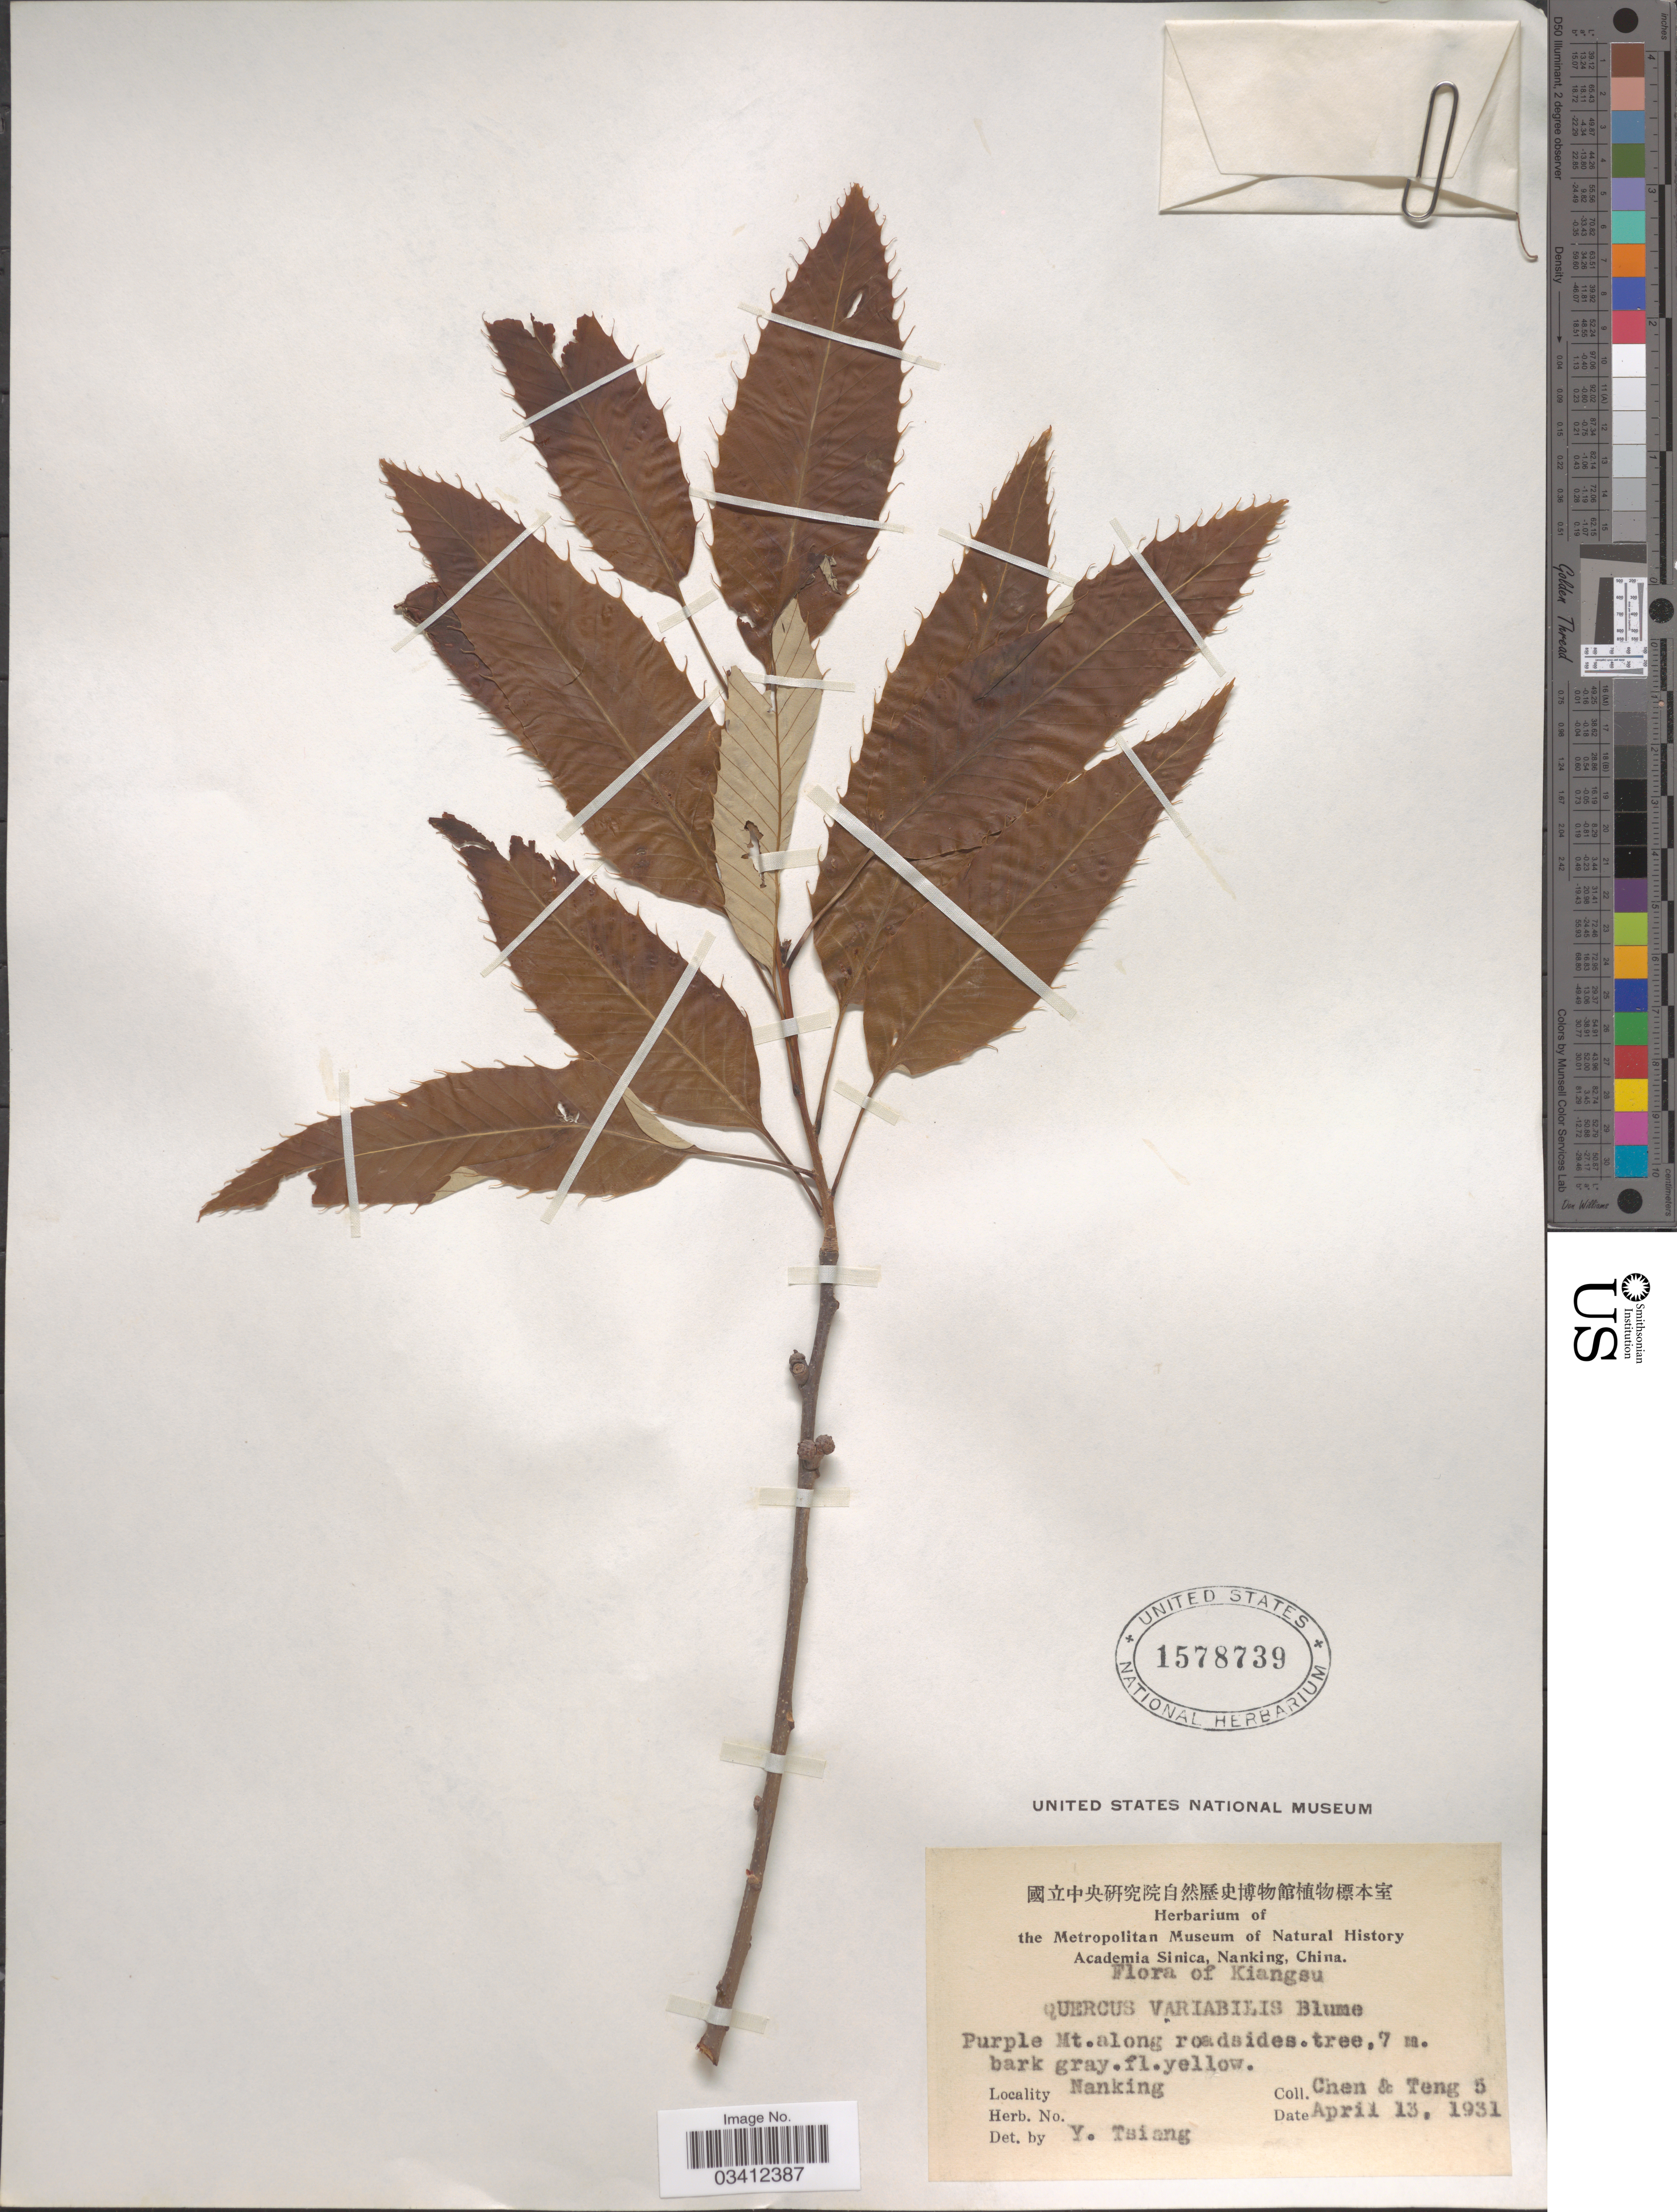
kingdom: Plantae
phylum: Tracheophyta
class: Magnoliopsida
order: Fagales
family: Fagaceae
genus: Quercus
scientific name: Quercus variabilis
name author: Blume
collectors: -- Chen & -. Teng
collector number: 5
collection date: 1931-04-13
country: China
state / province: Jiangsu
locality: Kiangsu. Purple Mt. along roadsides. Nanking.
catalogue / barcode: US 1578739